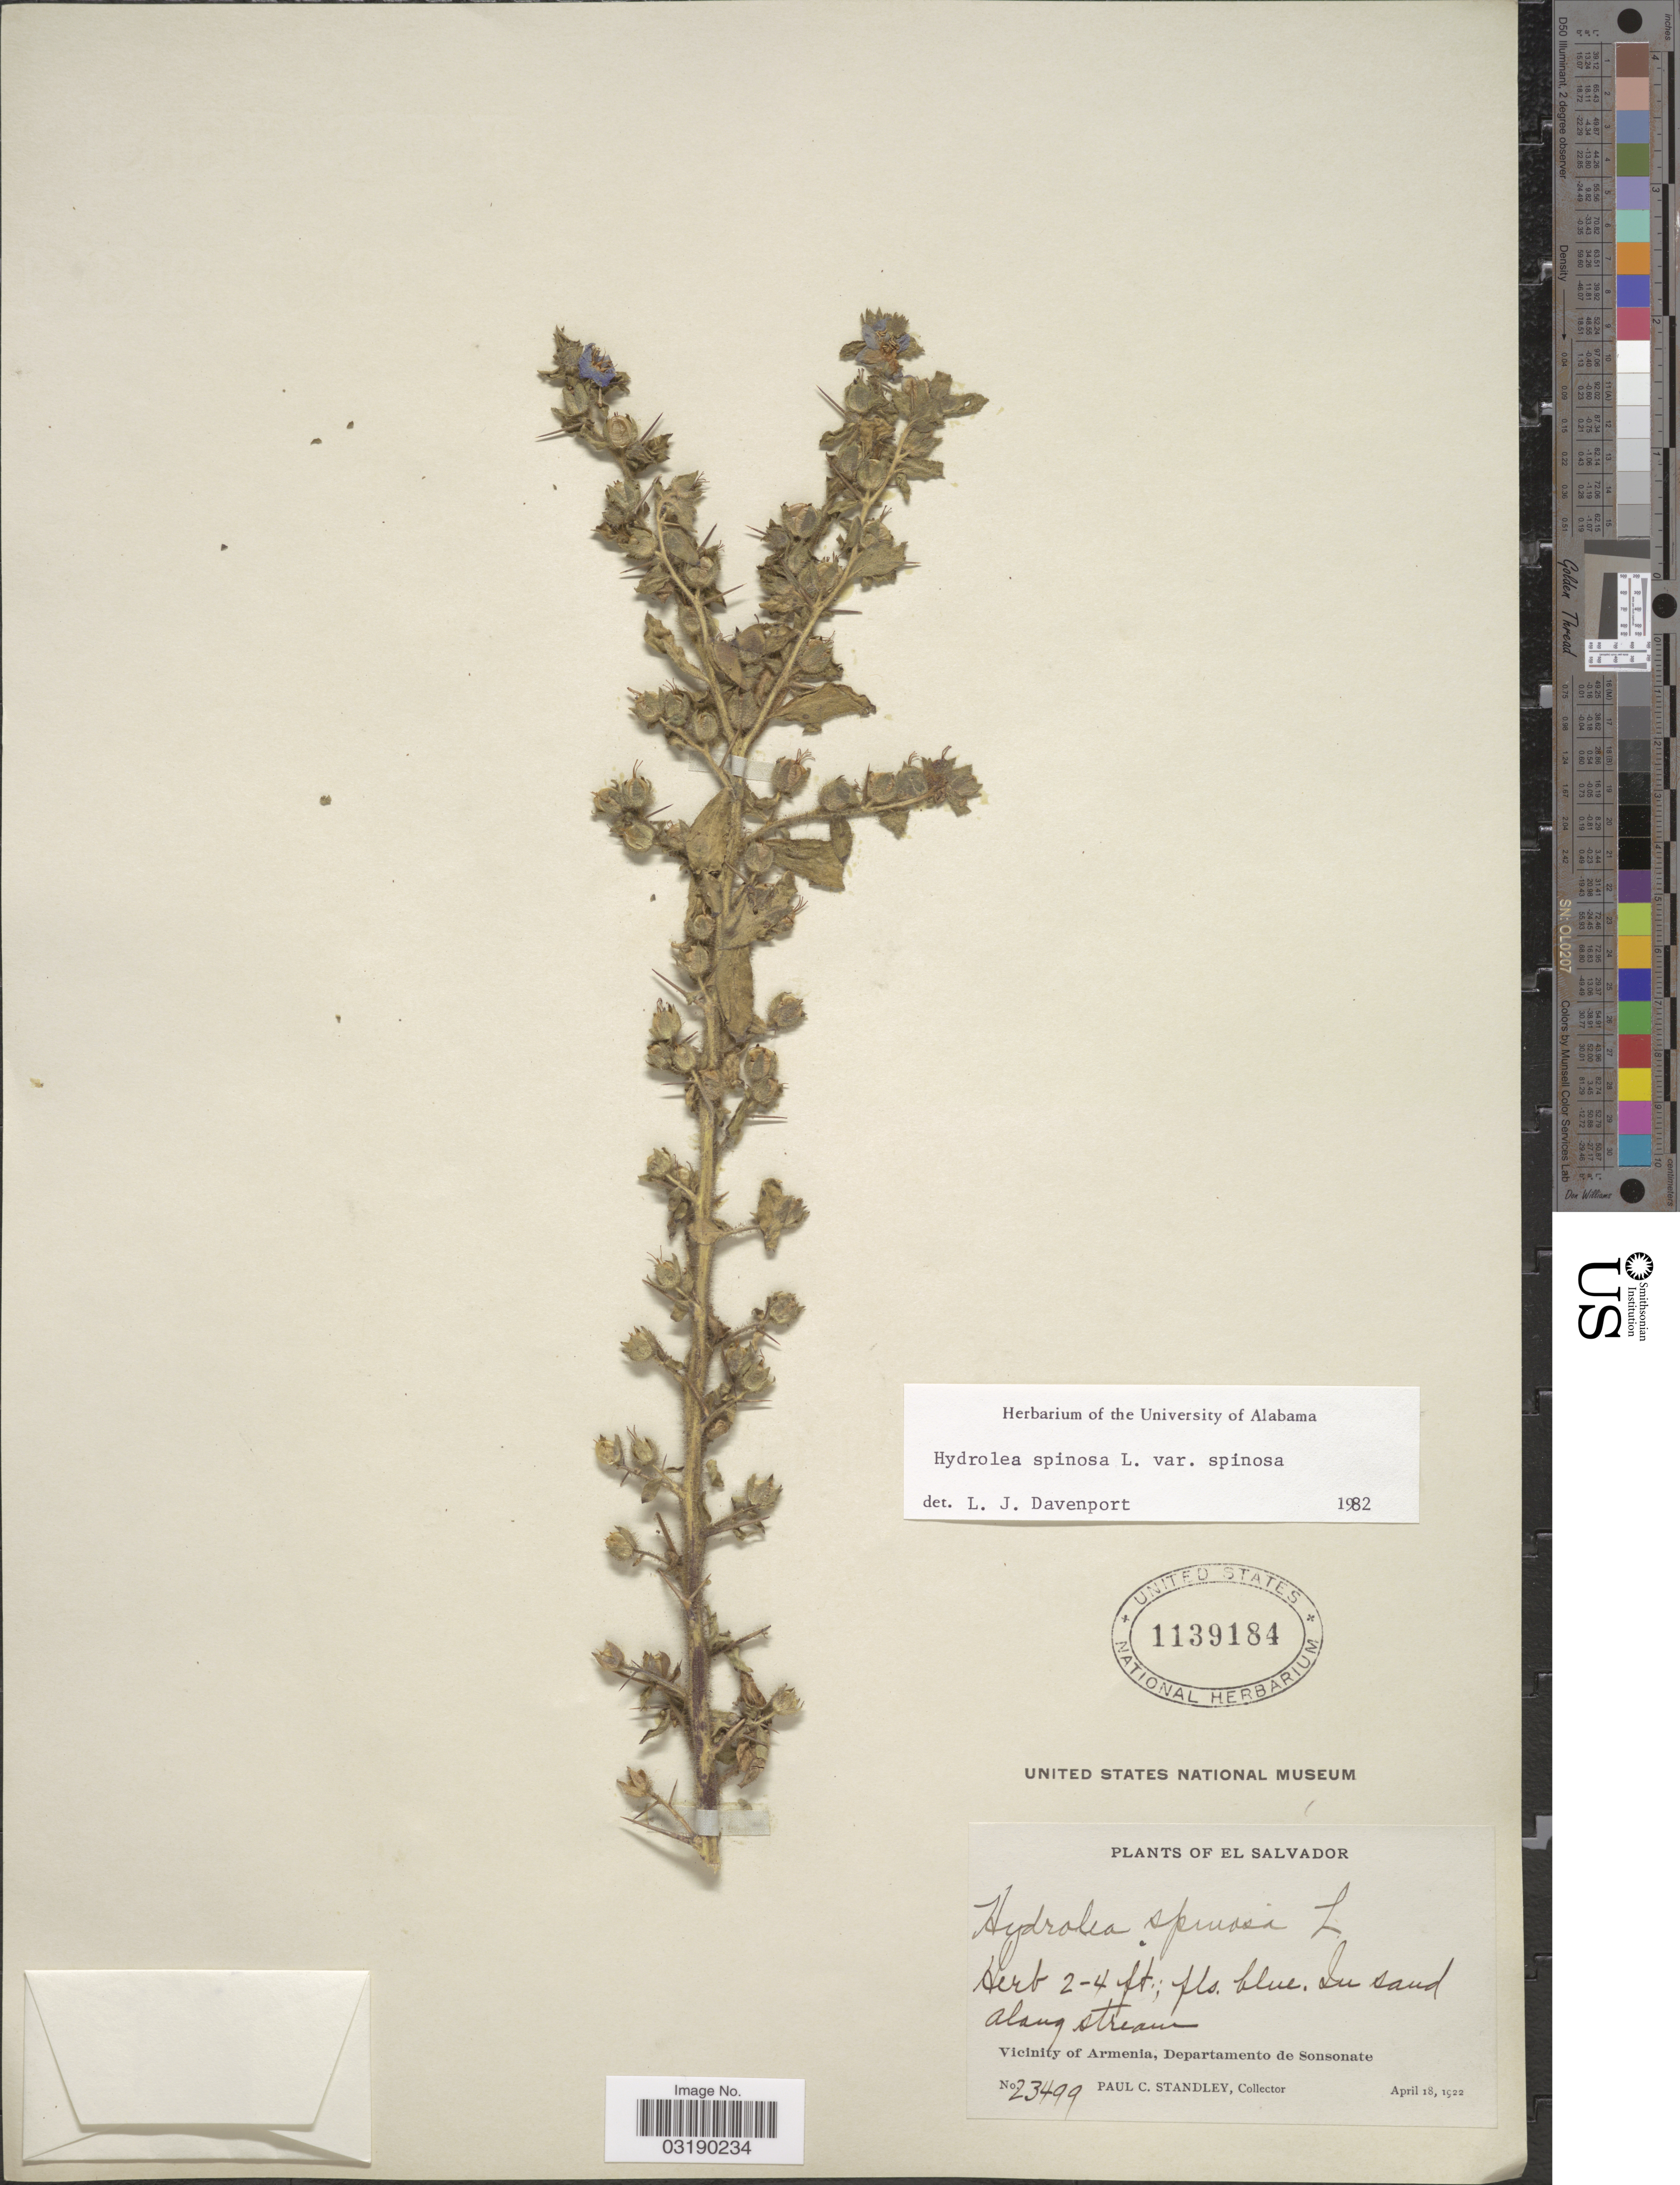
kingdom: Plantae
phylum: Tracheophyta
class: Magnoliopsida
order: Solanales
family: Hydroleaceae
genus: Hydrolea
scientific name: Hydrolea spinosa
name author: L.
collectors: P. C. Standley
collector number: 23499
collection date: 1922-04-18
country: El Salvador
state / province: Sonsonate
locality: Vicinity of Armenia, Departamento de Sonsonate.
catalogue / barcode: US 1139184